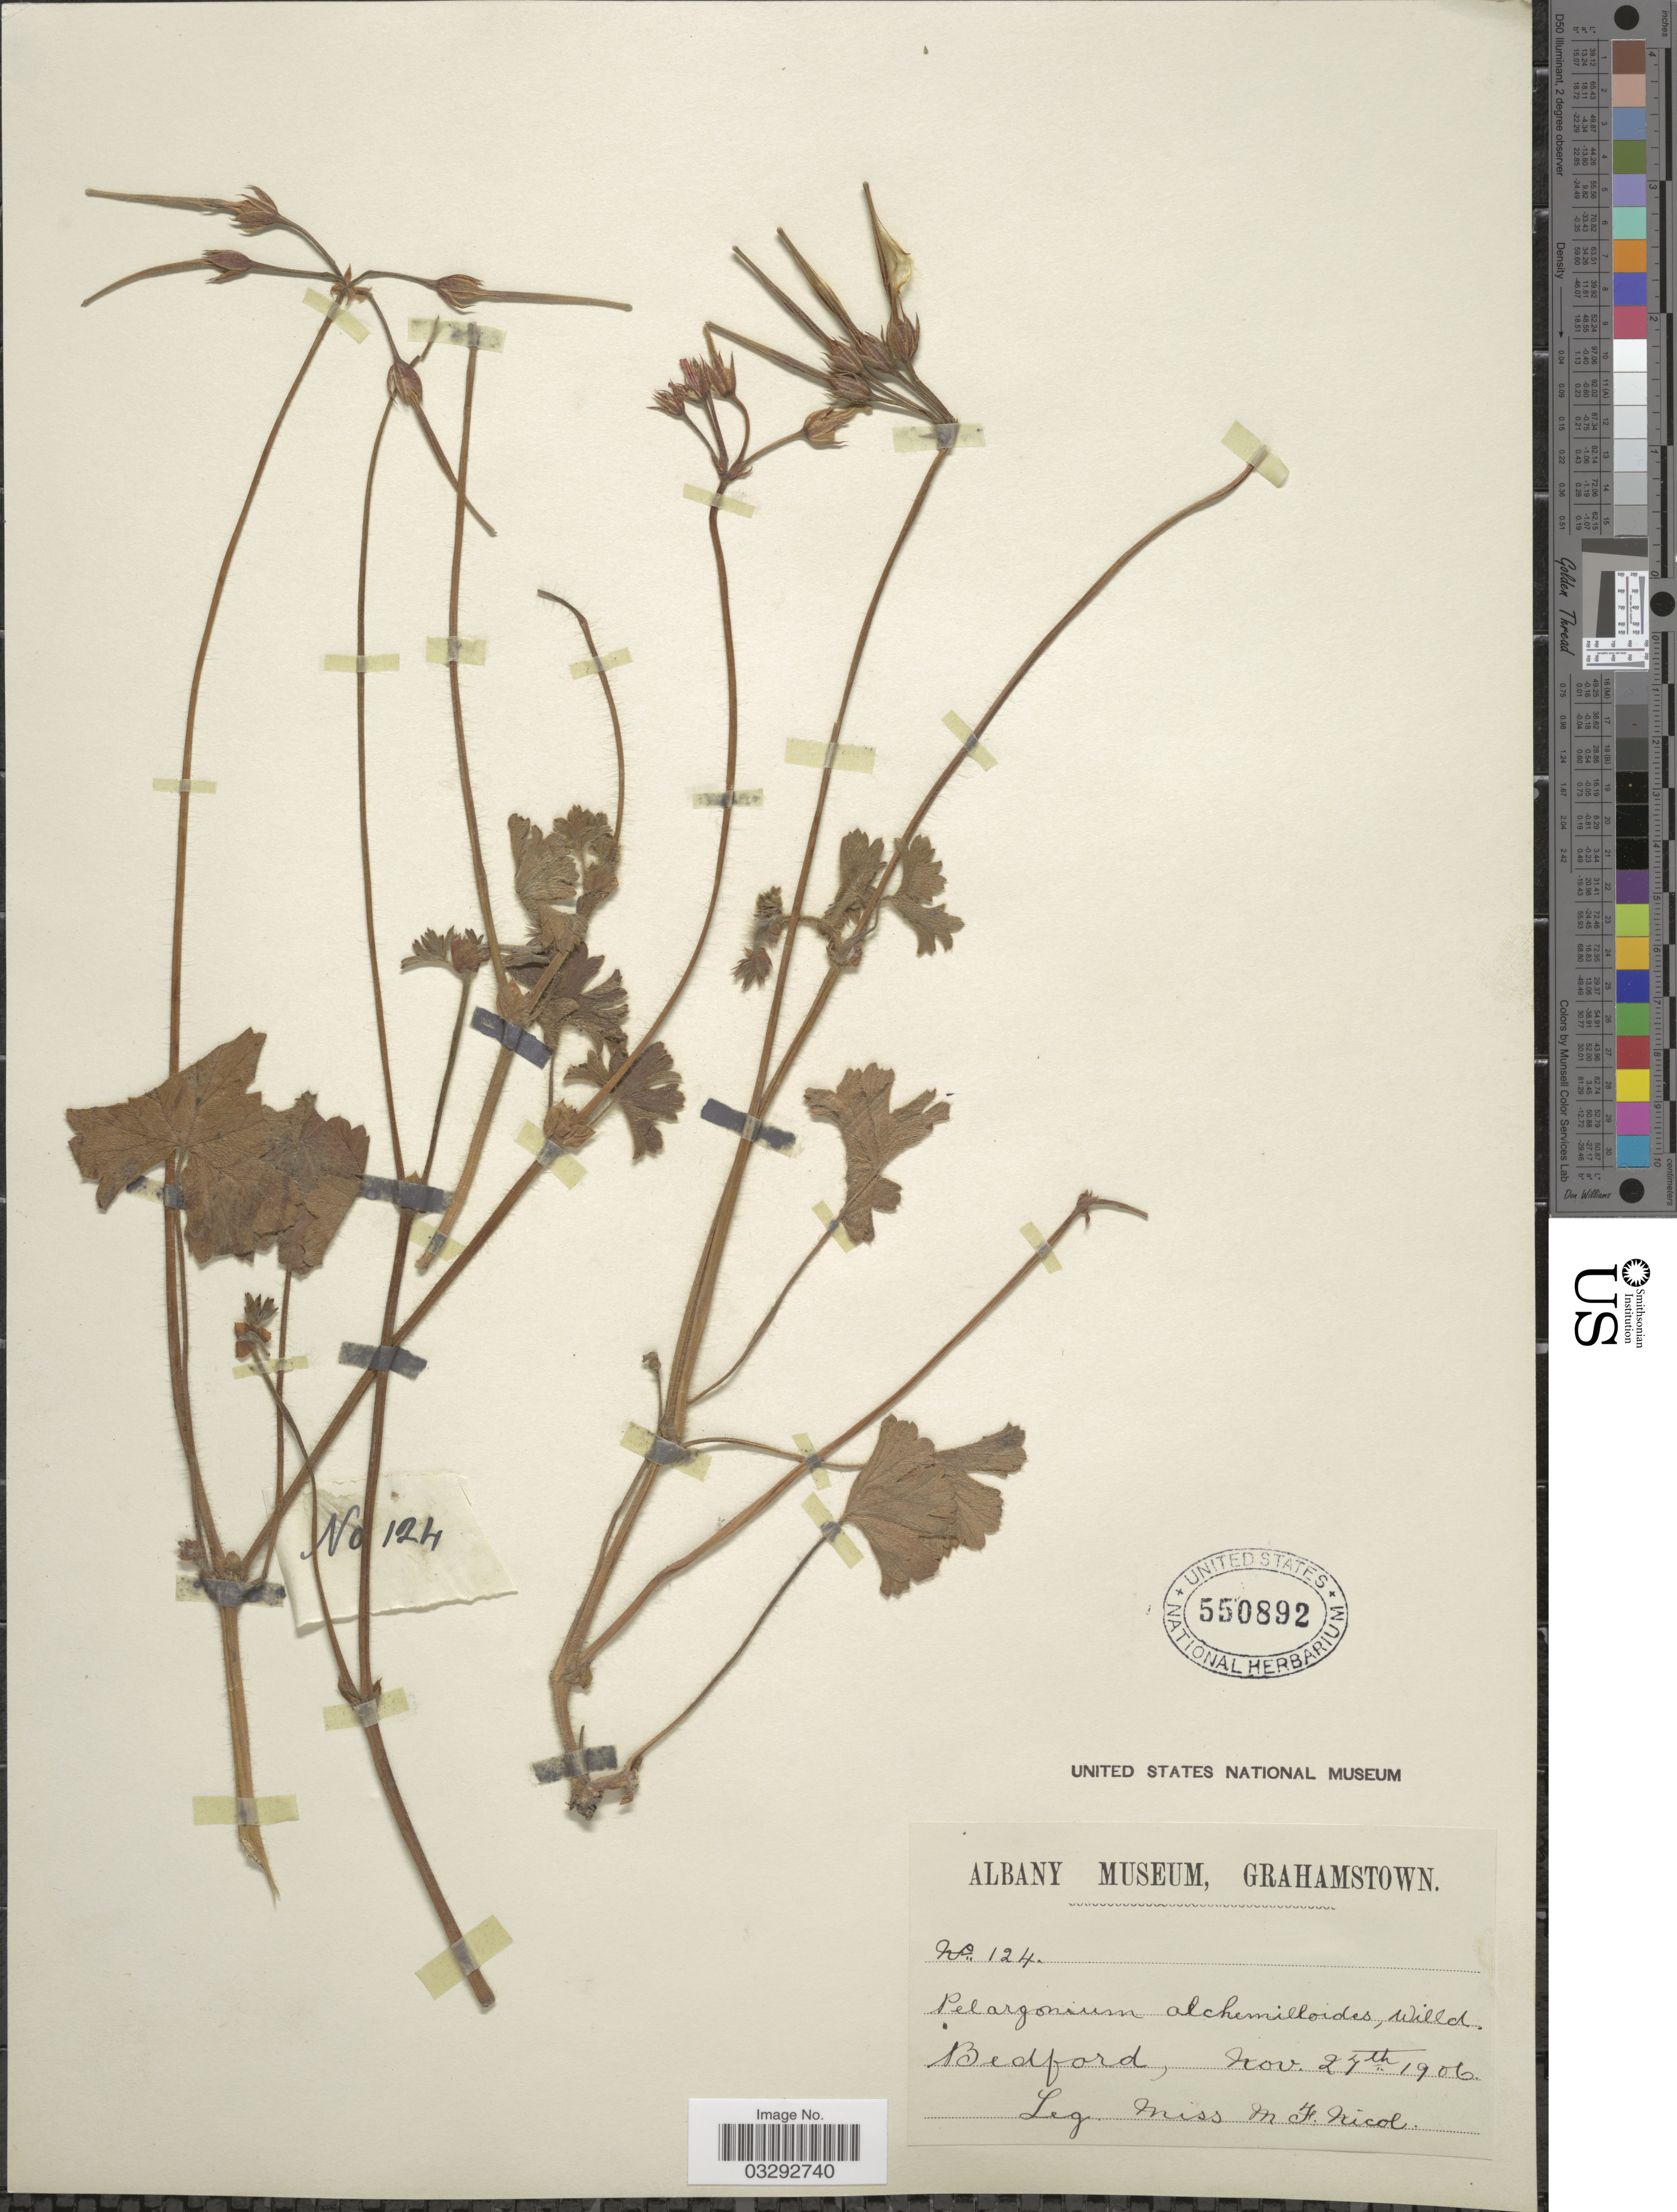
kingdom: Plantae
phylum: Tracheophyta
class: Magnoliopsida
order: Geraniales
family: Geraniaceae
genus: Pelargonium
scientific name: Pelargonium alchemilloides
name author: (L.) Aiton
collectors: M. Nicol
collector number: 124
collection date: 1906-11-27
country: South Africa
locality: Bedford.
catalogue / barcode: US 550892